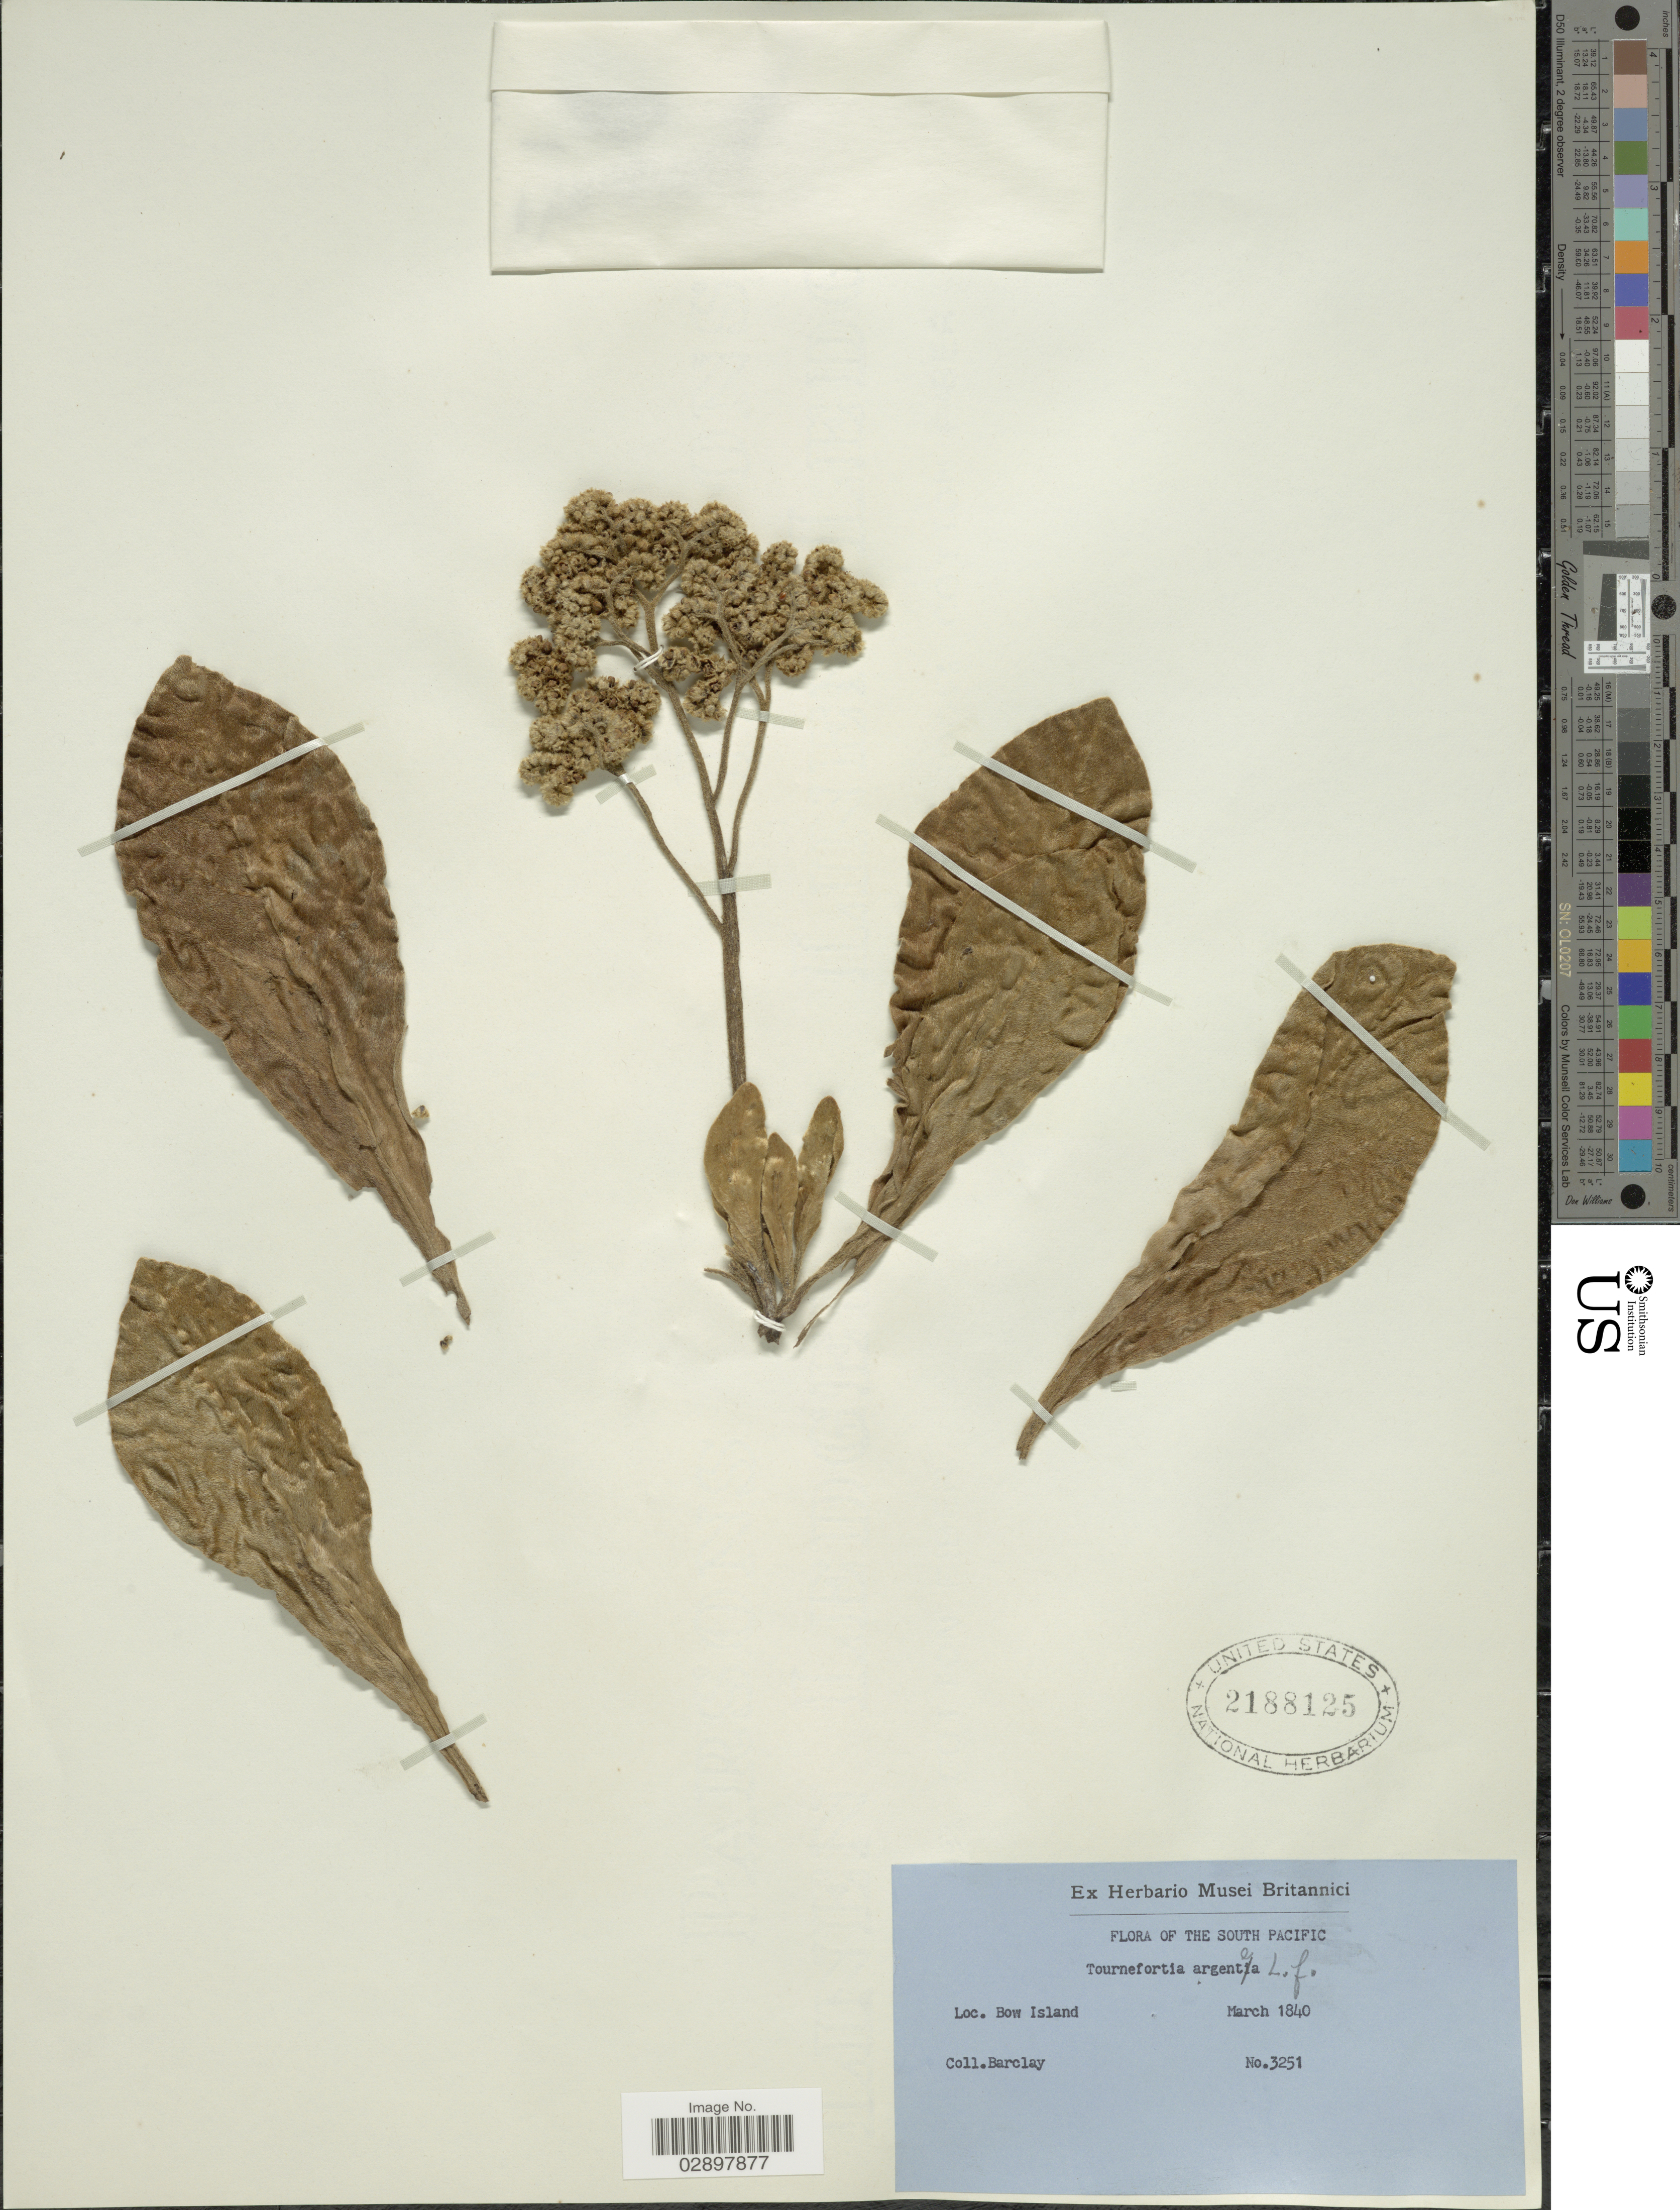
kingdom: Plantae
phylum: Tracheophyta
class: Magnoliopsida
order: Boraginales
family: Heliotropiaceae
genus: Heliotropium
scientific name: Heliotropium arboreum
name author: (Blanco) Mabberley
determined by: Wagner, W. L., (BOT), Smithsonian Institution - National Museum of Natural History (UNITED STATES)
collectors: -- Barclay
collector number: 3251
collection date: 1840-03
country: French Polynesia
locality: South Pacific, Bow Island.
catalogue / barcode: US 2188125